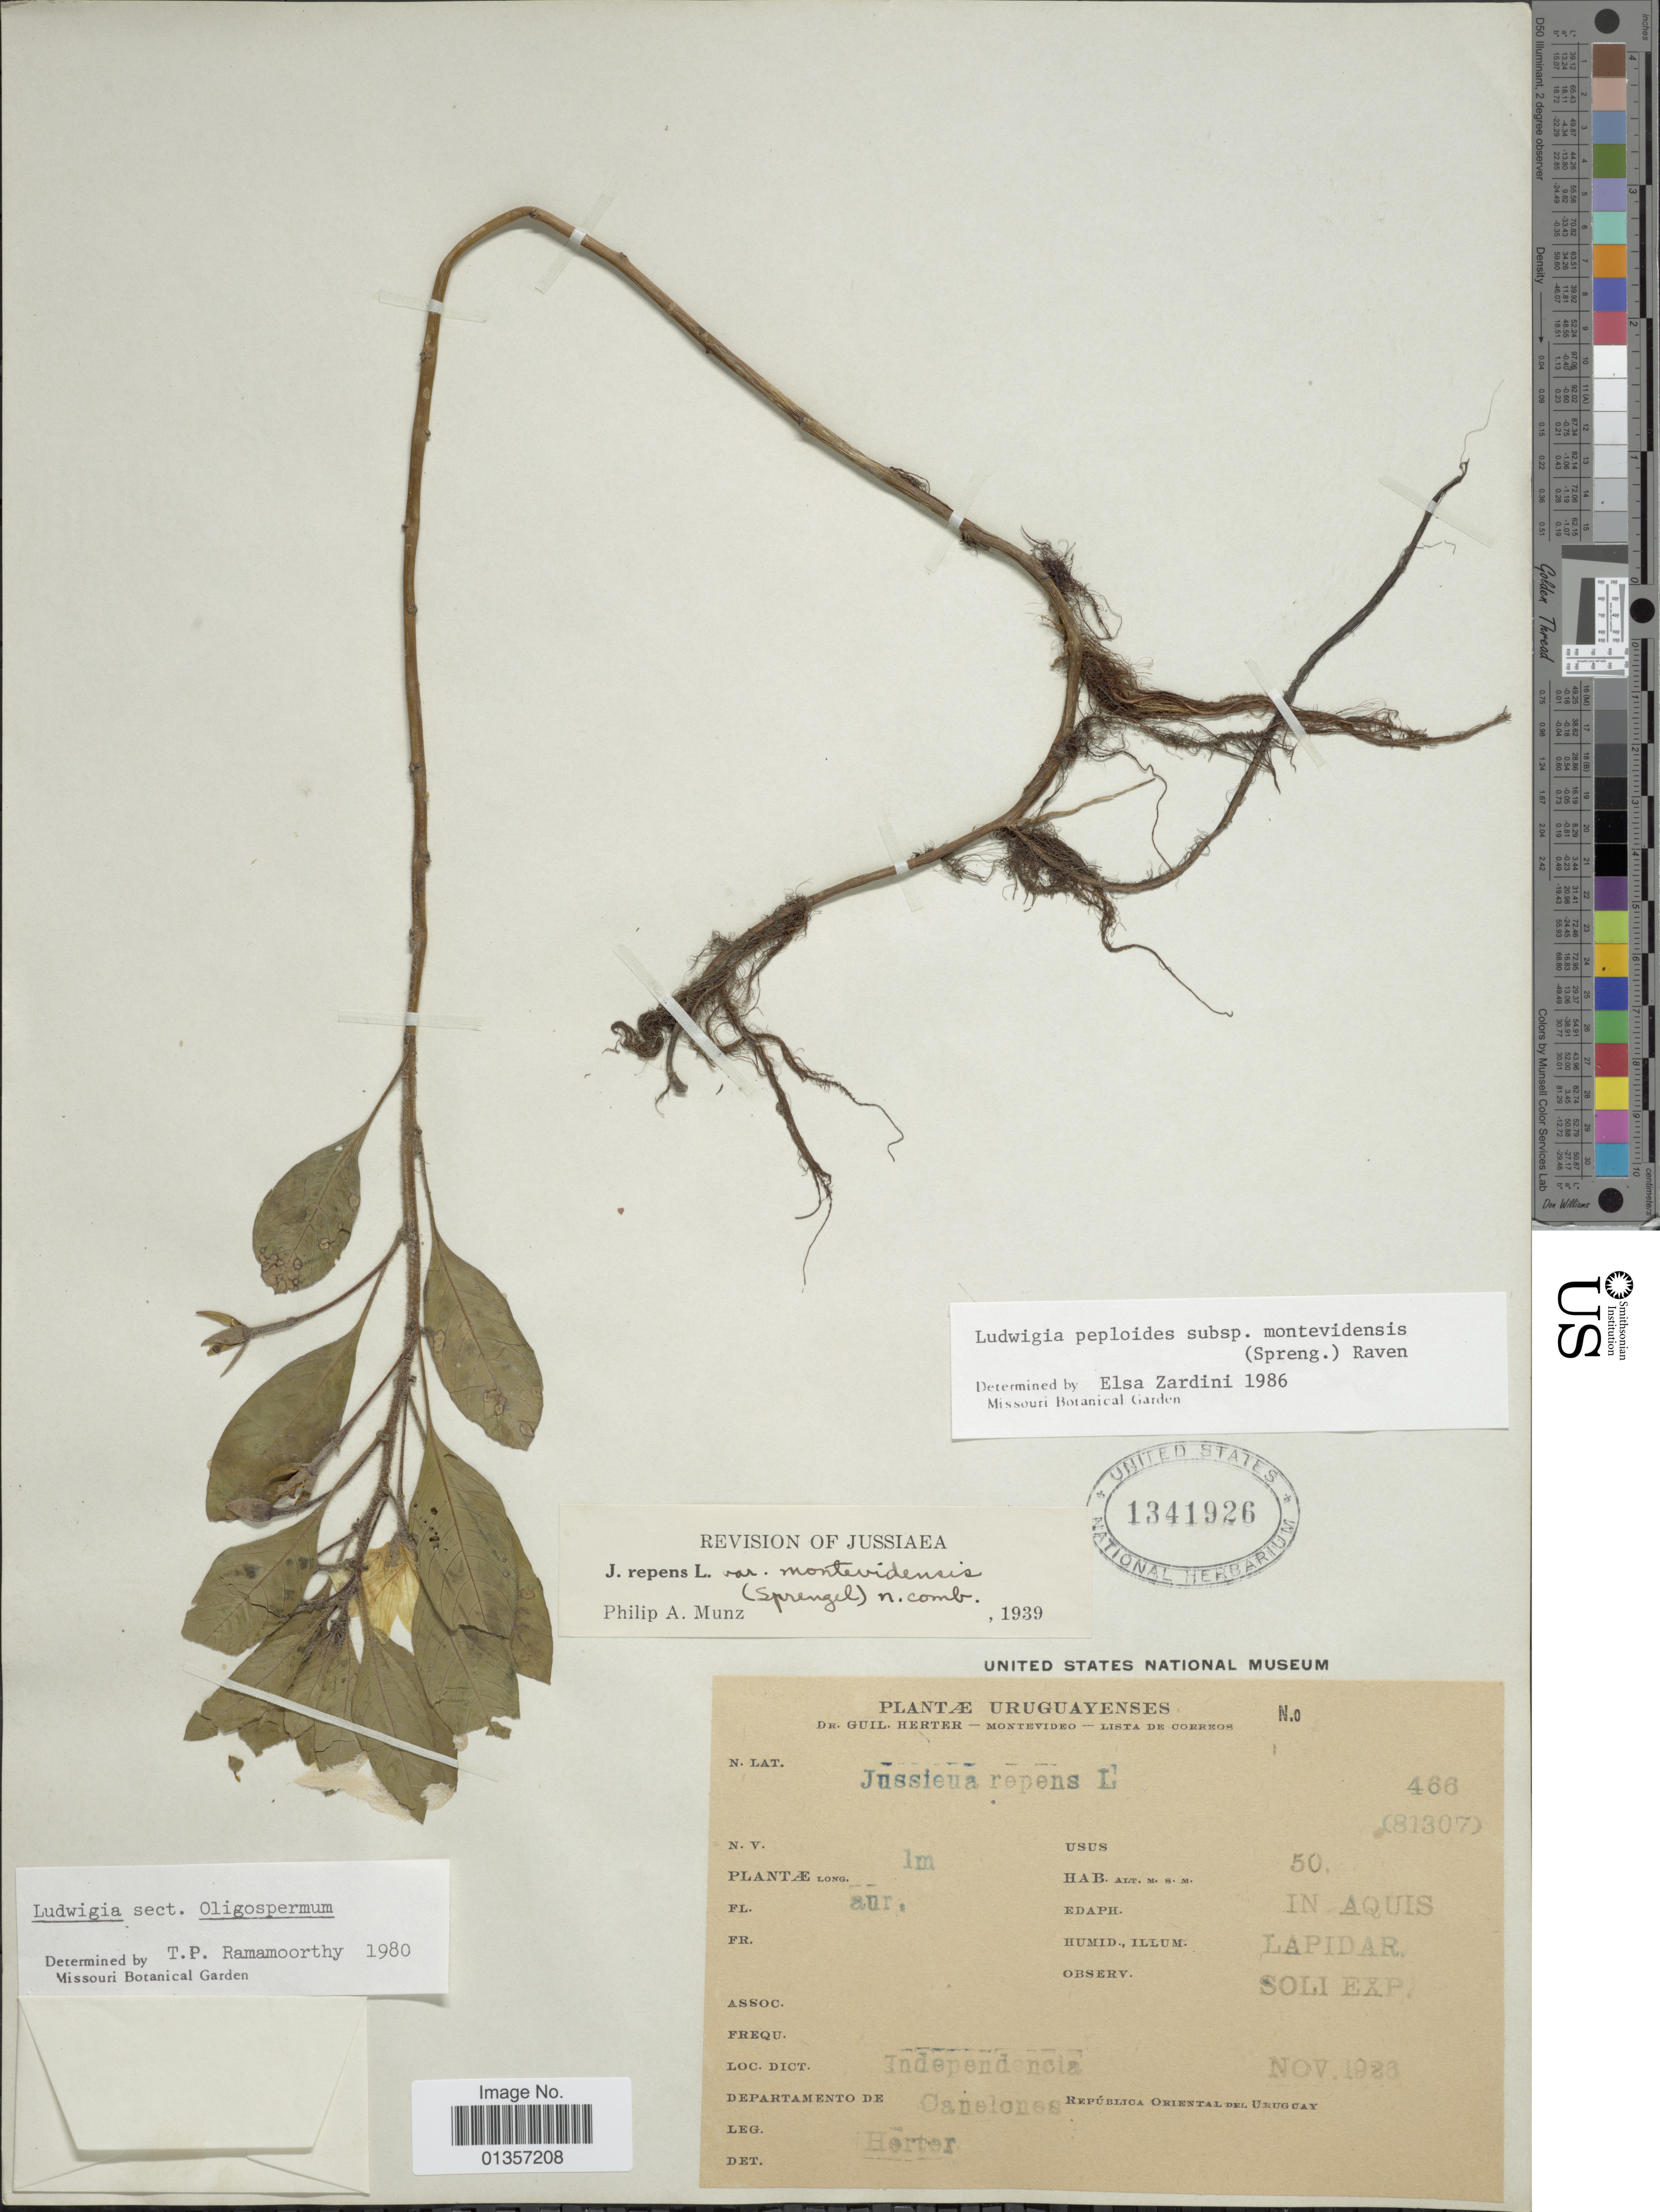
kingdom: Plantae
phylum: Tracheophyta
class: Magnoliopsida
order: Myrtales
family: Onagraceae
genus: Ludwigia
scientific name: Ludwigia peploides subsp. montevidensis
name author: (Spreng.) P.H. Raven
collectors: G. Herter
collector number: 466 (81307)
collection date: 1923-11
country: Uruguay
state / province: Canelones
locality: Independencia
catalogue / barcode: US 1341926